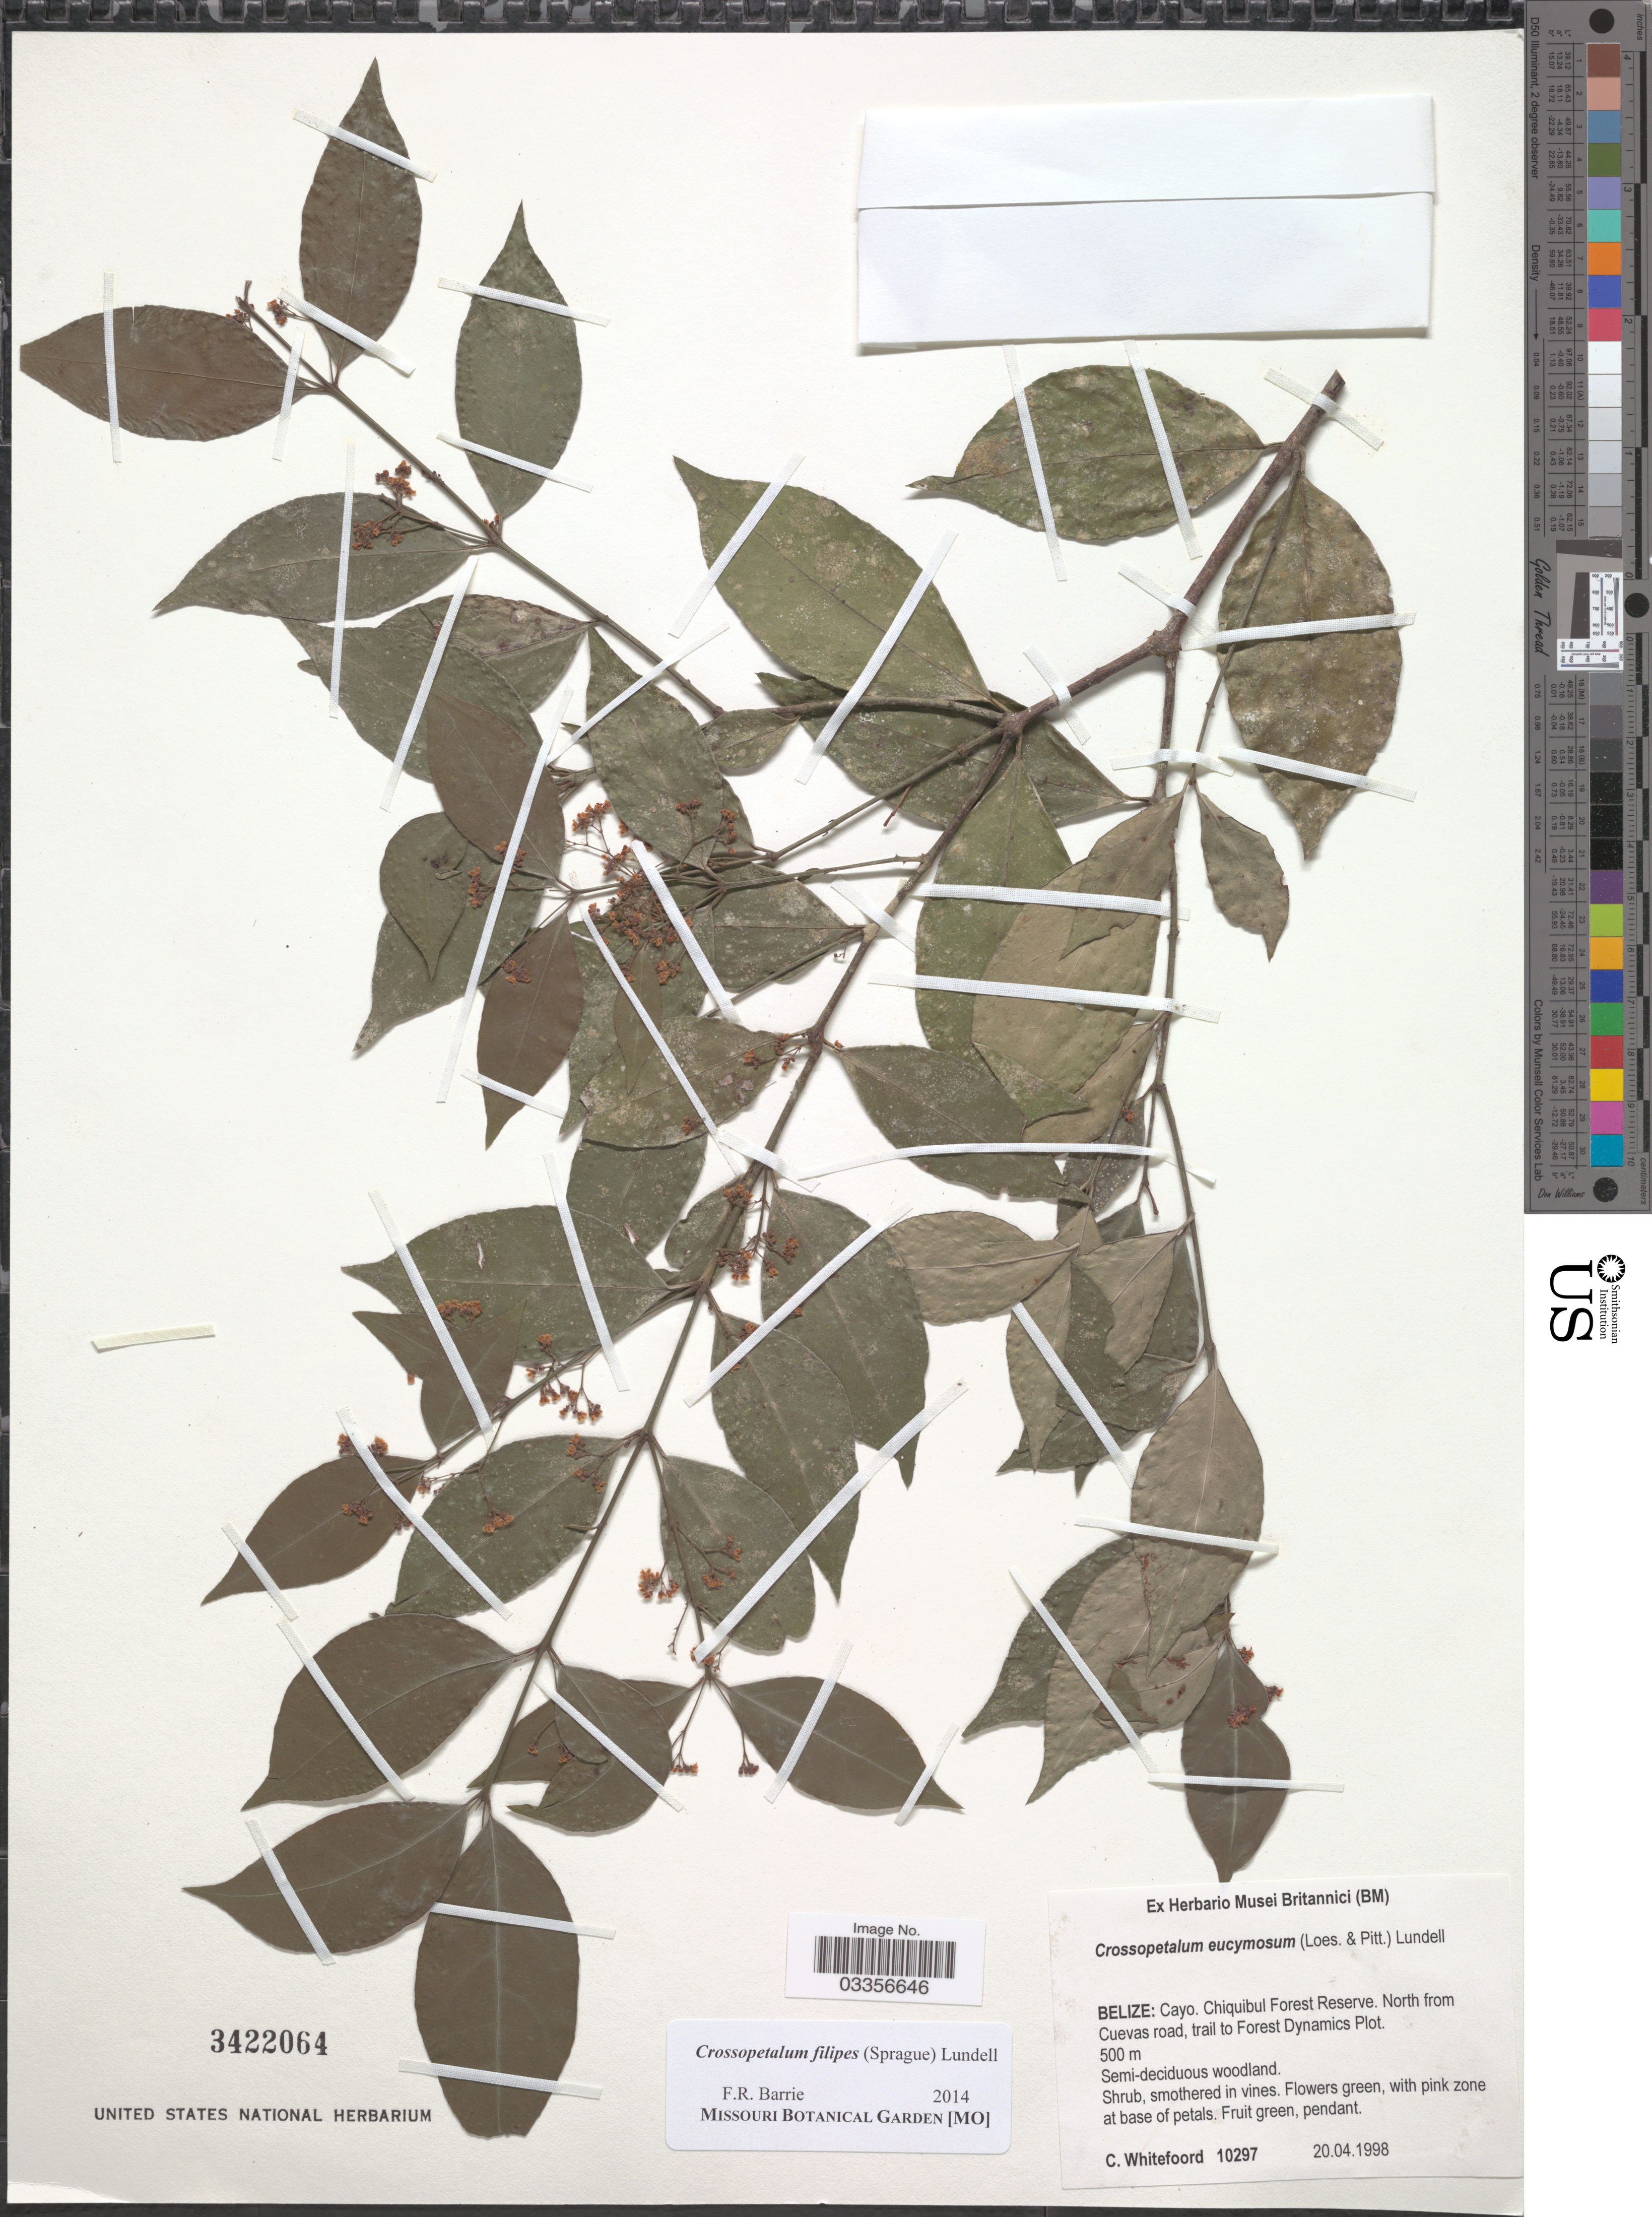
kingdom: Plantae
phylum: Tracheophyta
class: Magnoliopsida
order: Celastrales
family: Celastraceae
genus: Crossopetalum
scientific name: Crossopetalum filipes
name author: (Sprague) Lundell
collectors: C. Whitefoord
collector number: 10297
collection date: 1998-04-20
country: Belize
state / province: Cayo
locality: Chiquibul Forest Reserve. North from Cuevas road, trail to Forest Dynamics Plot.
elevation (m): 500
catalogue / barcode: US 3422064